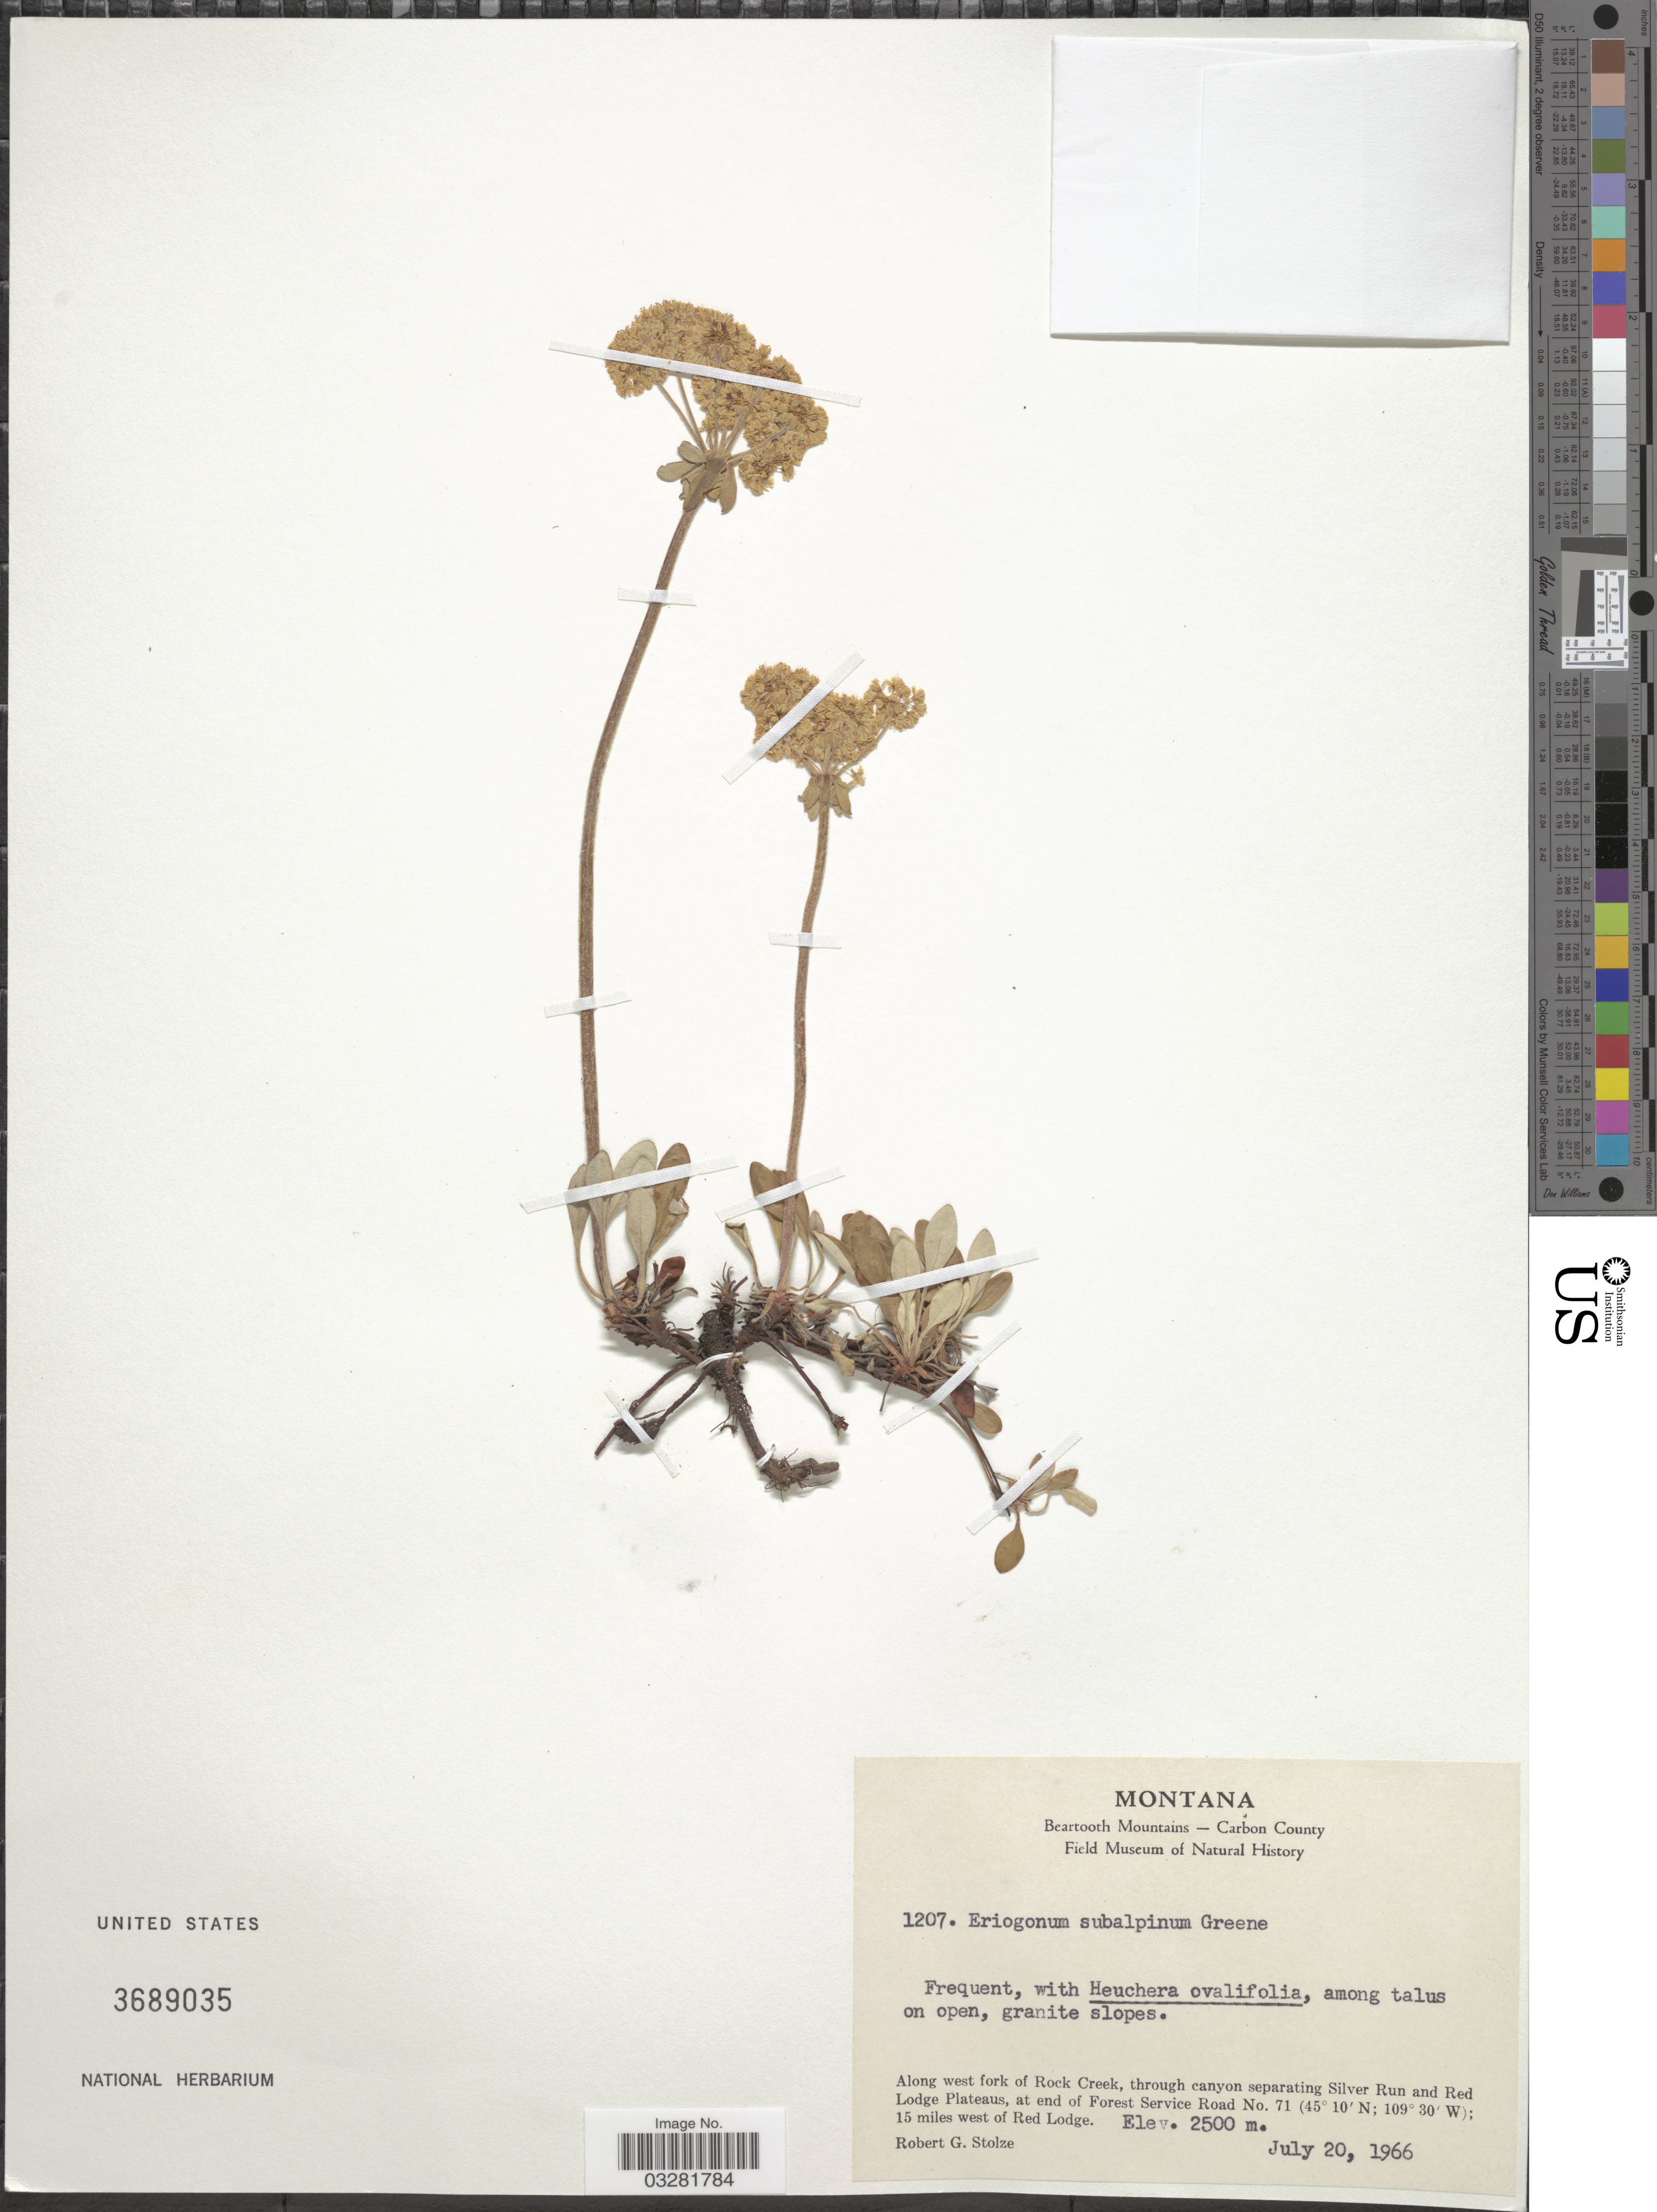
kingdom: Plantae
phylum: Tracheophyta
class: Magnoliopsida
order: Caryophyllales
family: Polygonaceae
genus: Eriogonum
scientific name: Eriogonum umbellatum var. subalpinum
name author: M.E. Jones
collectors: R. G. Stolze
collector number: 1207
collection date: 1966-07-20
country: United States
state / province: Montana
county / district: Carbon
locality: Along west fork of Rock Creek, through canyon separating Silver Run and Red Lodge Plateaus, at end of Forest Service Road No. 71; 15 miles west of Red Lodge.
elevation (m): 2500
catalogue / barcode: US 3689035